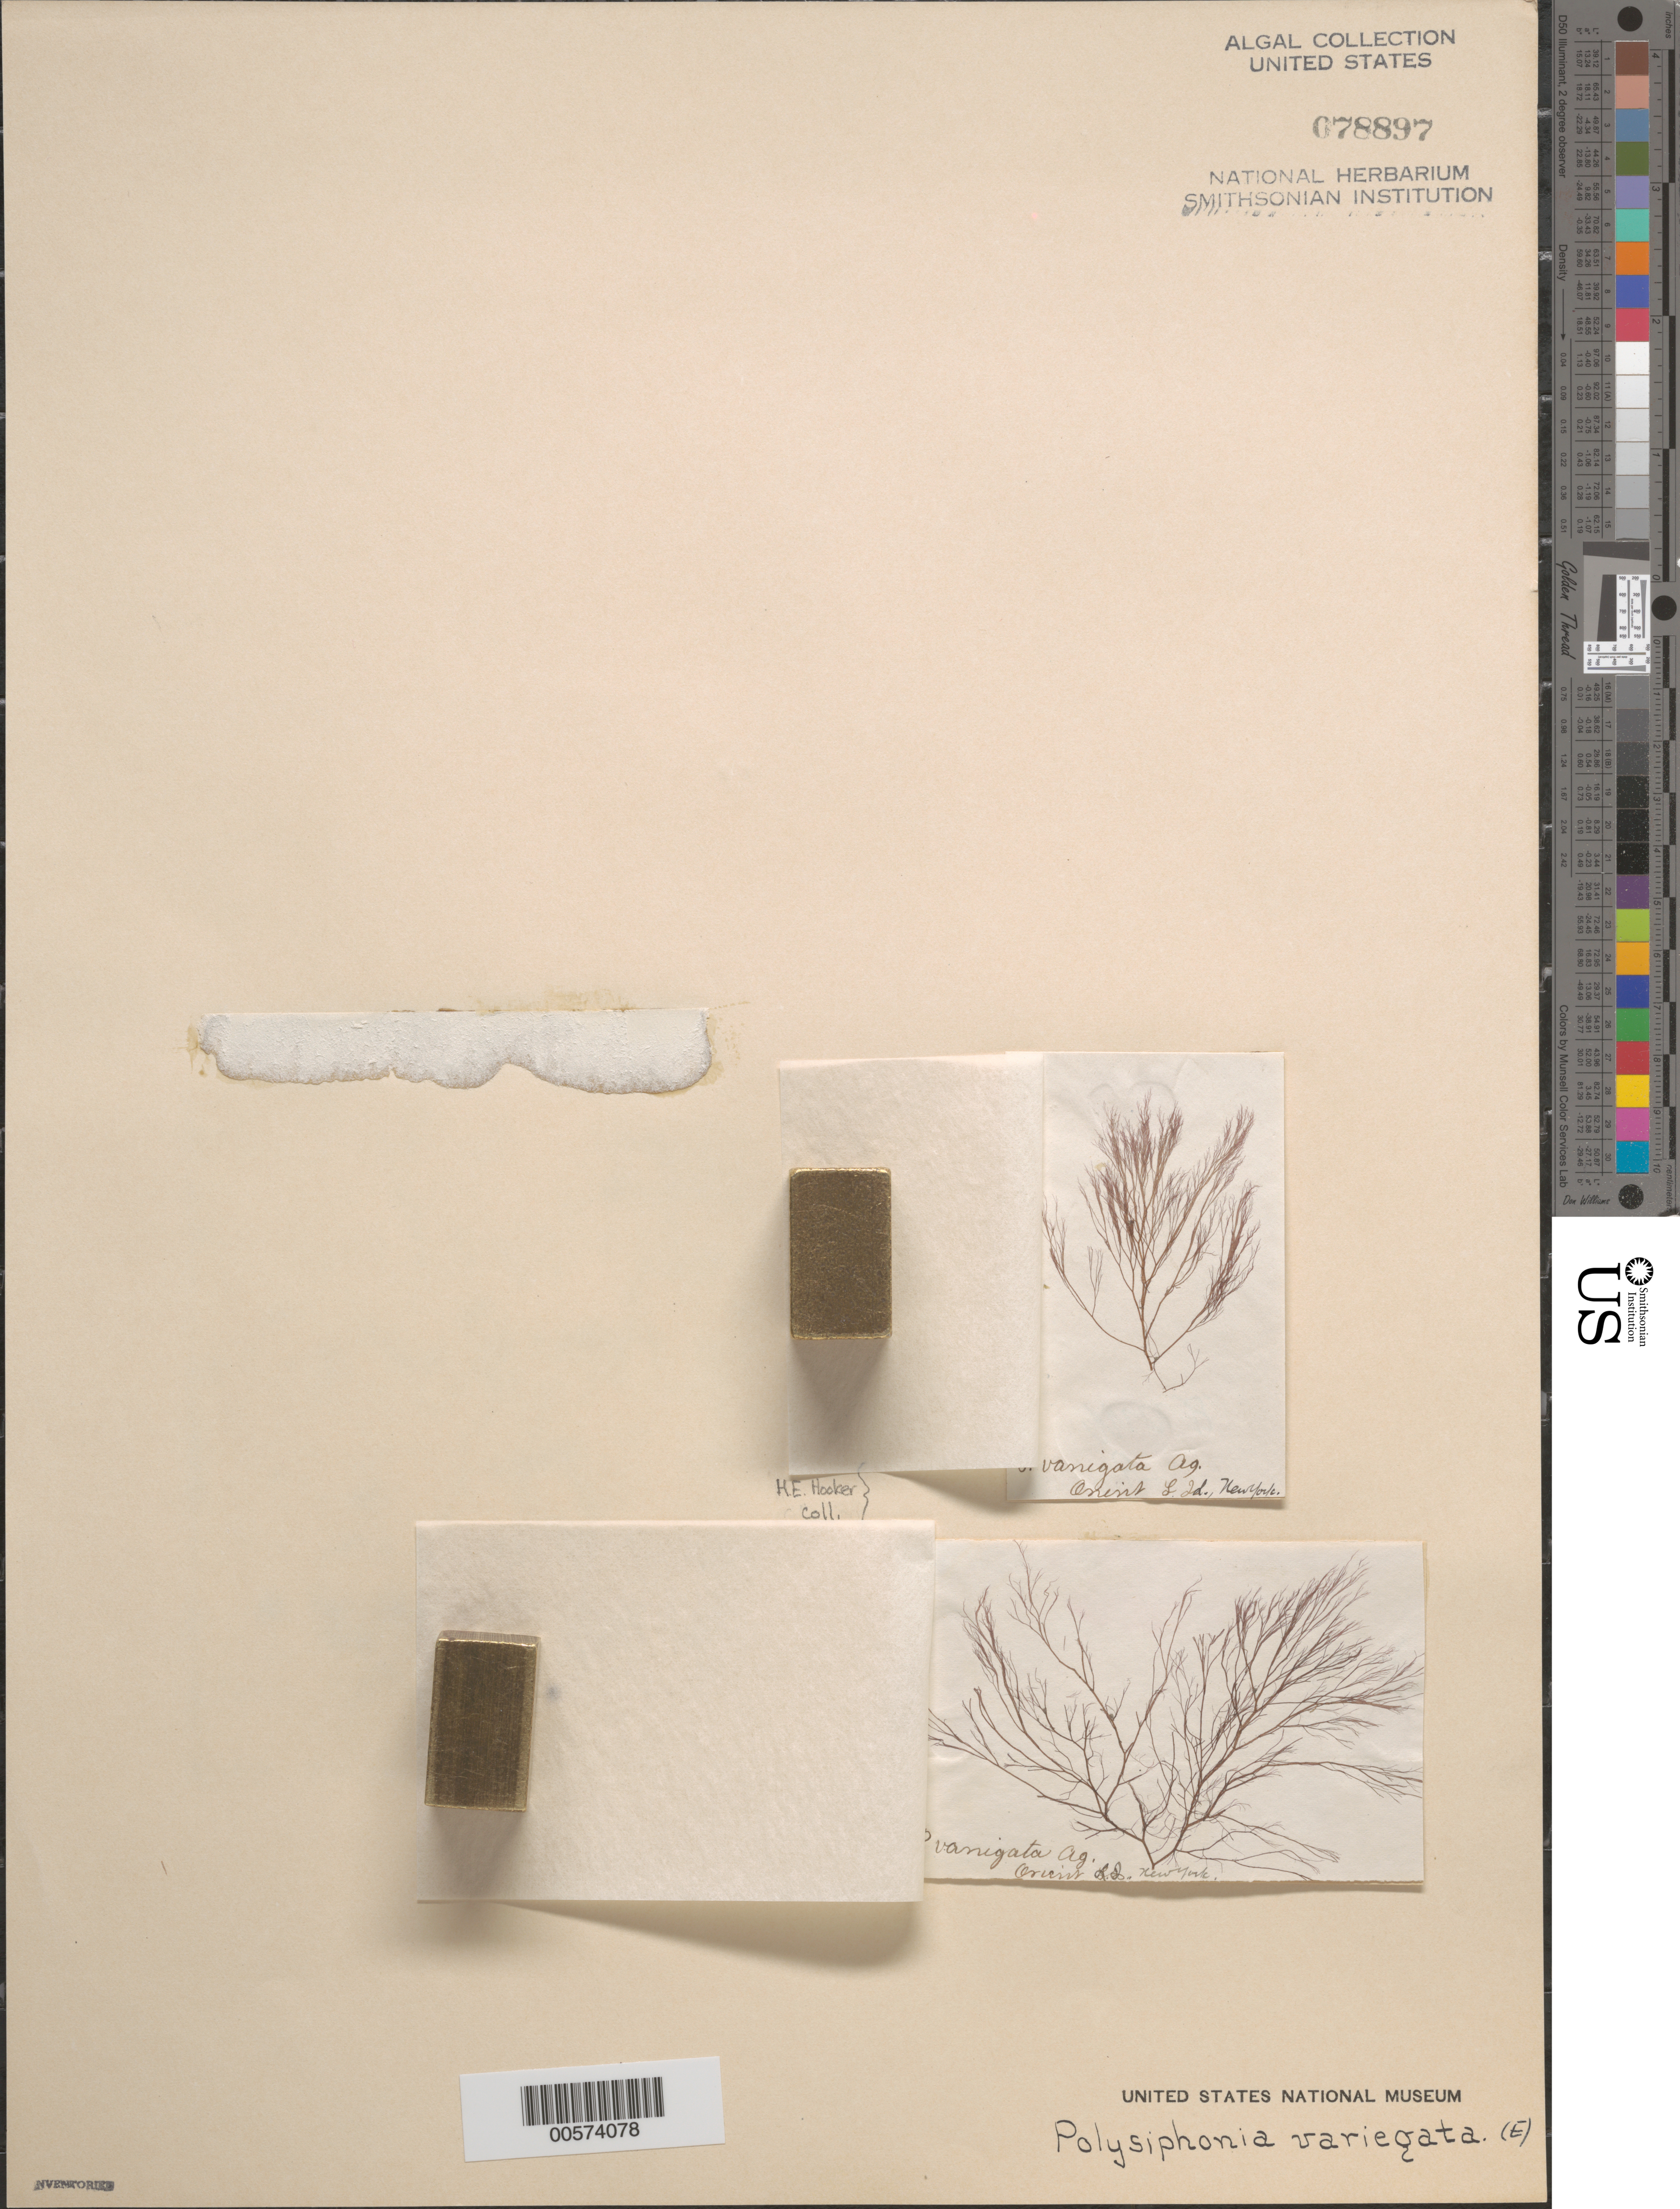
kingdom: Plantae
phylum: Rhodophyta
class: Florideophyceae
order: Ceramiales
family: Rhodomelaceae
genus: Carradoriella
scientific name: Carradoriella denudata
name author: (Dillwyn) Savoie & G.W. Saunders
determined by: Algae name updating Project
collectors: H. E. Hooker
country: United States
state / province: New York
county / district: Suffolk County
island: Long Island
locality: Orient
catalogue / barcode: US 78897